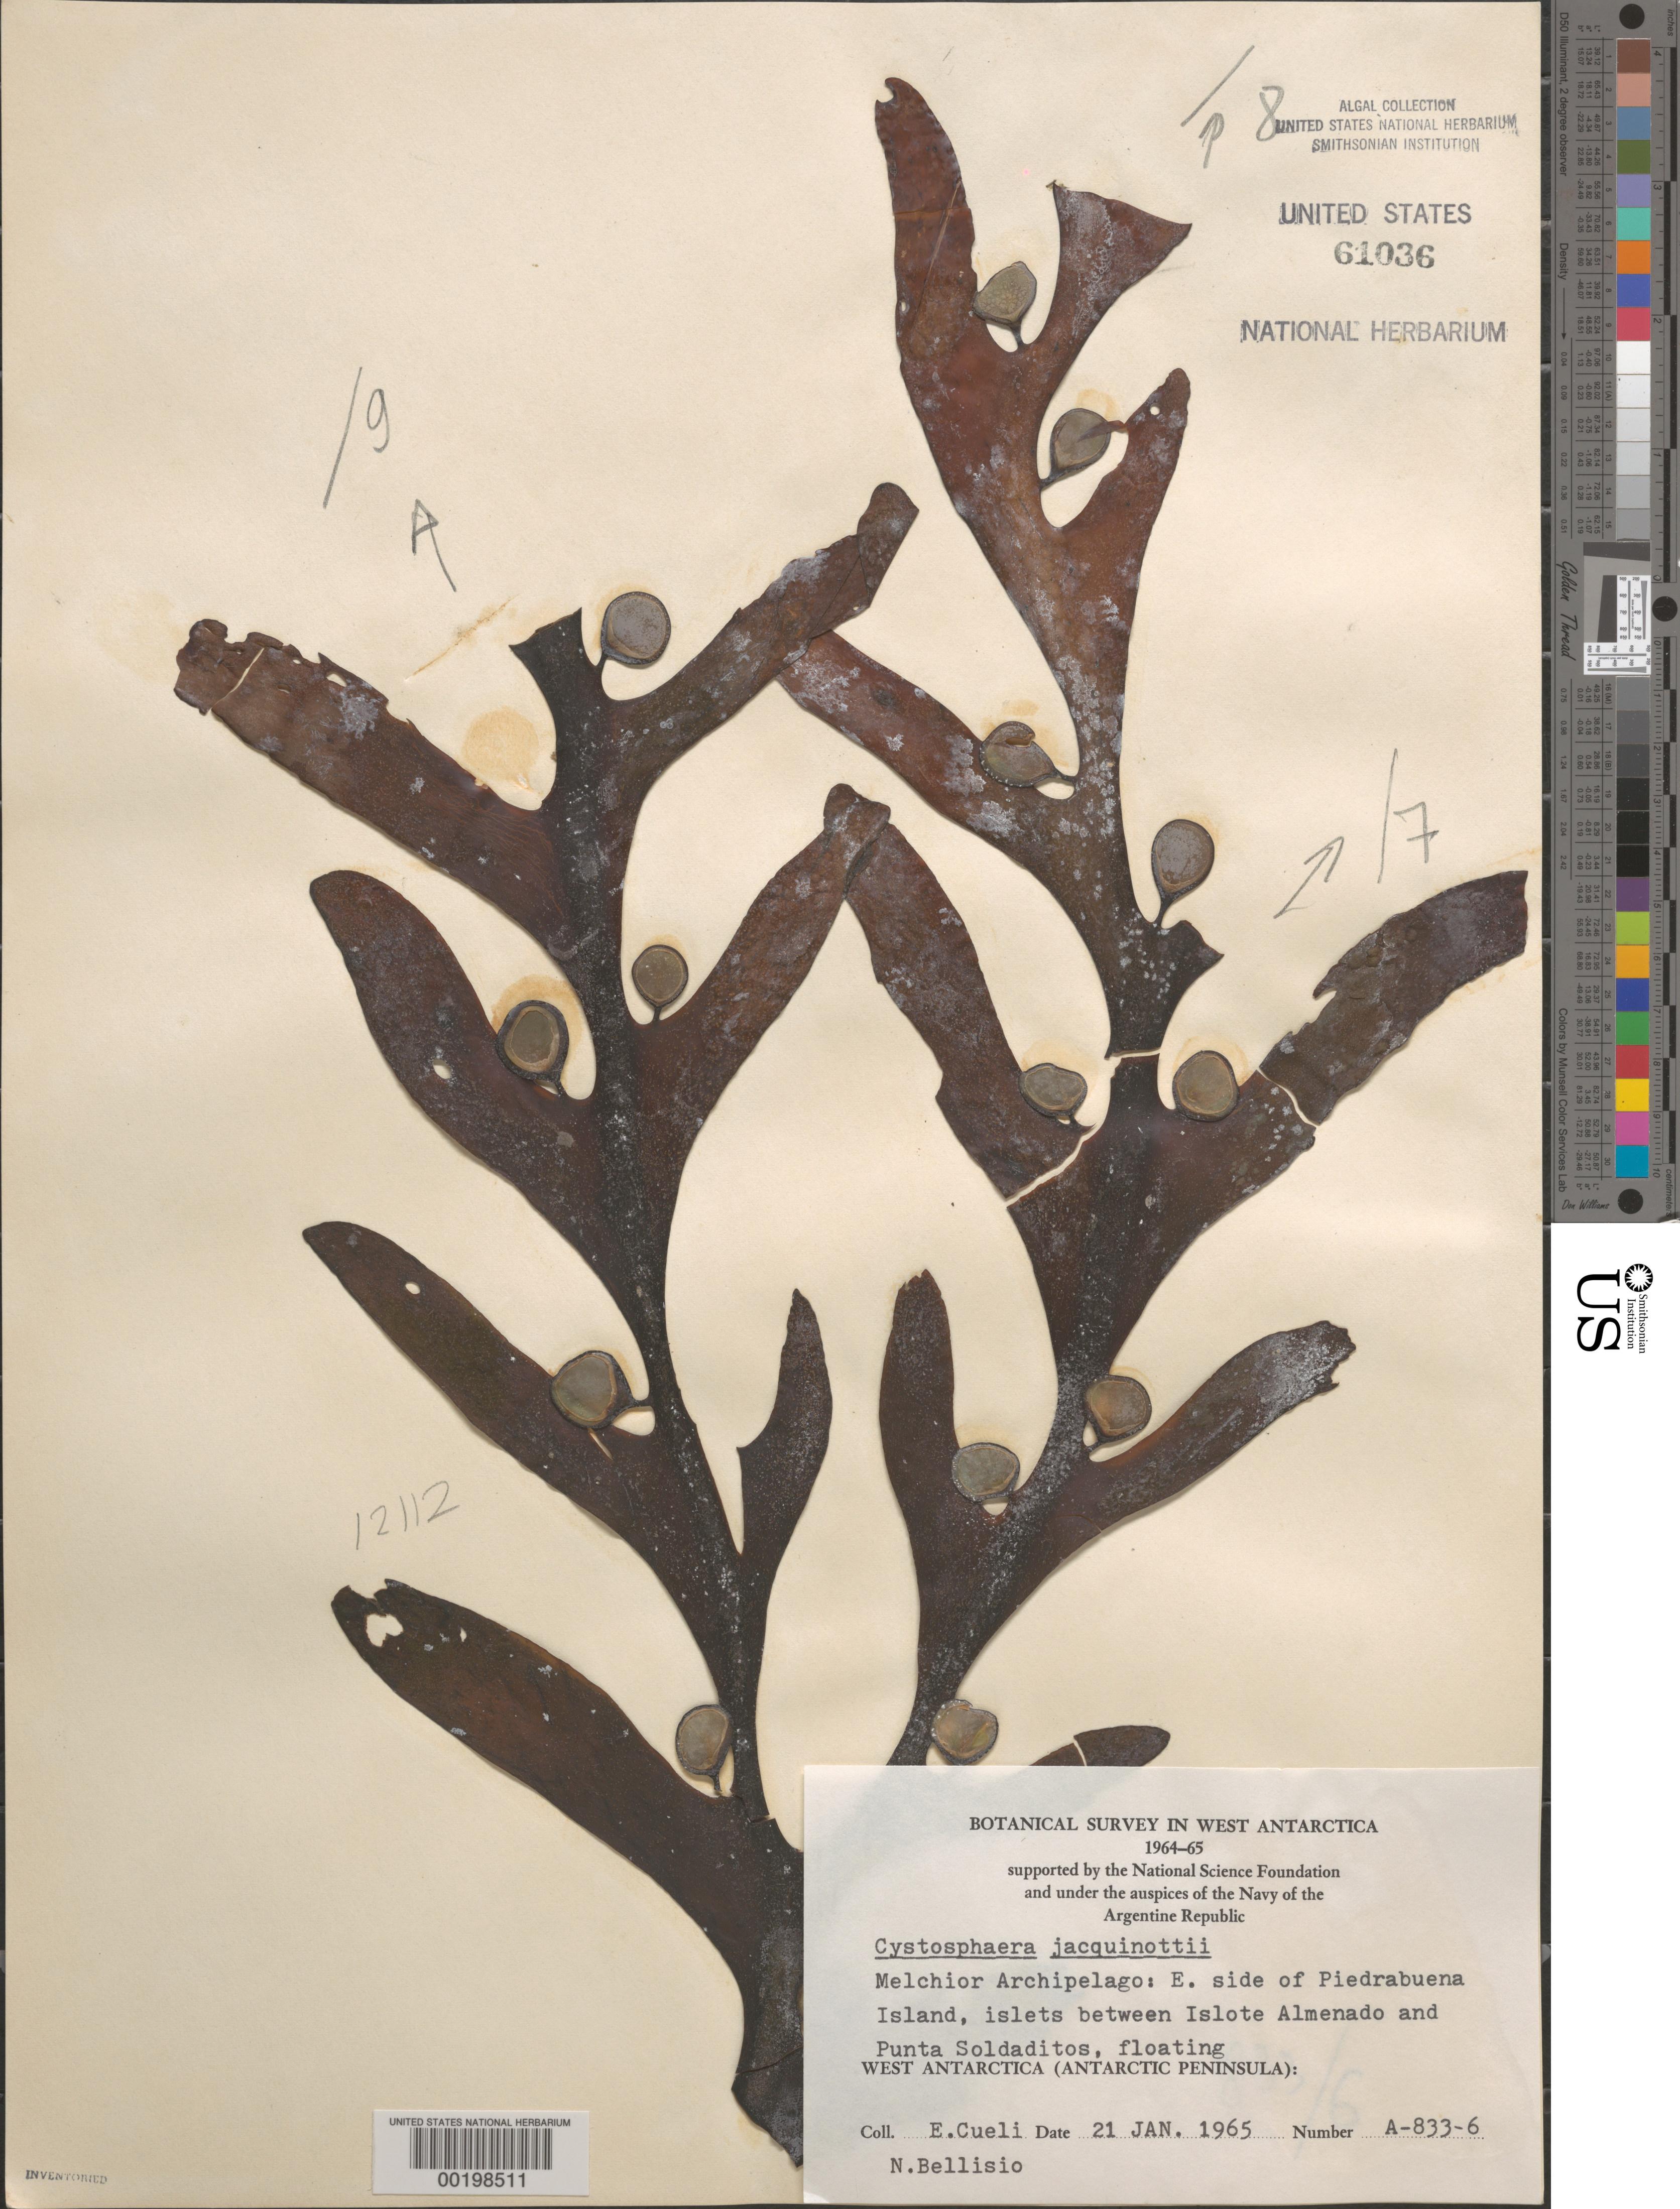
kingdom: Chromista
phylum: Ochrophyta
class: Phaeophyceae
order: Fucales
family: Seirococcaceae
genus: Cystosphaera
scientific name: Cystosphaera jacquinotii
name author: (Montagne) Skottsberg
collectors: E. Cueli & N. Bellisio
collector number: A-833-6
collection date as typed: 21 Jan 1965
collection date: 1965-01-21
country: Antarctica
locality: Eta Island, islets between Islote Almenado & Punta Soladitos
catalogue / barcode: US 61036